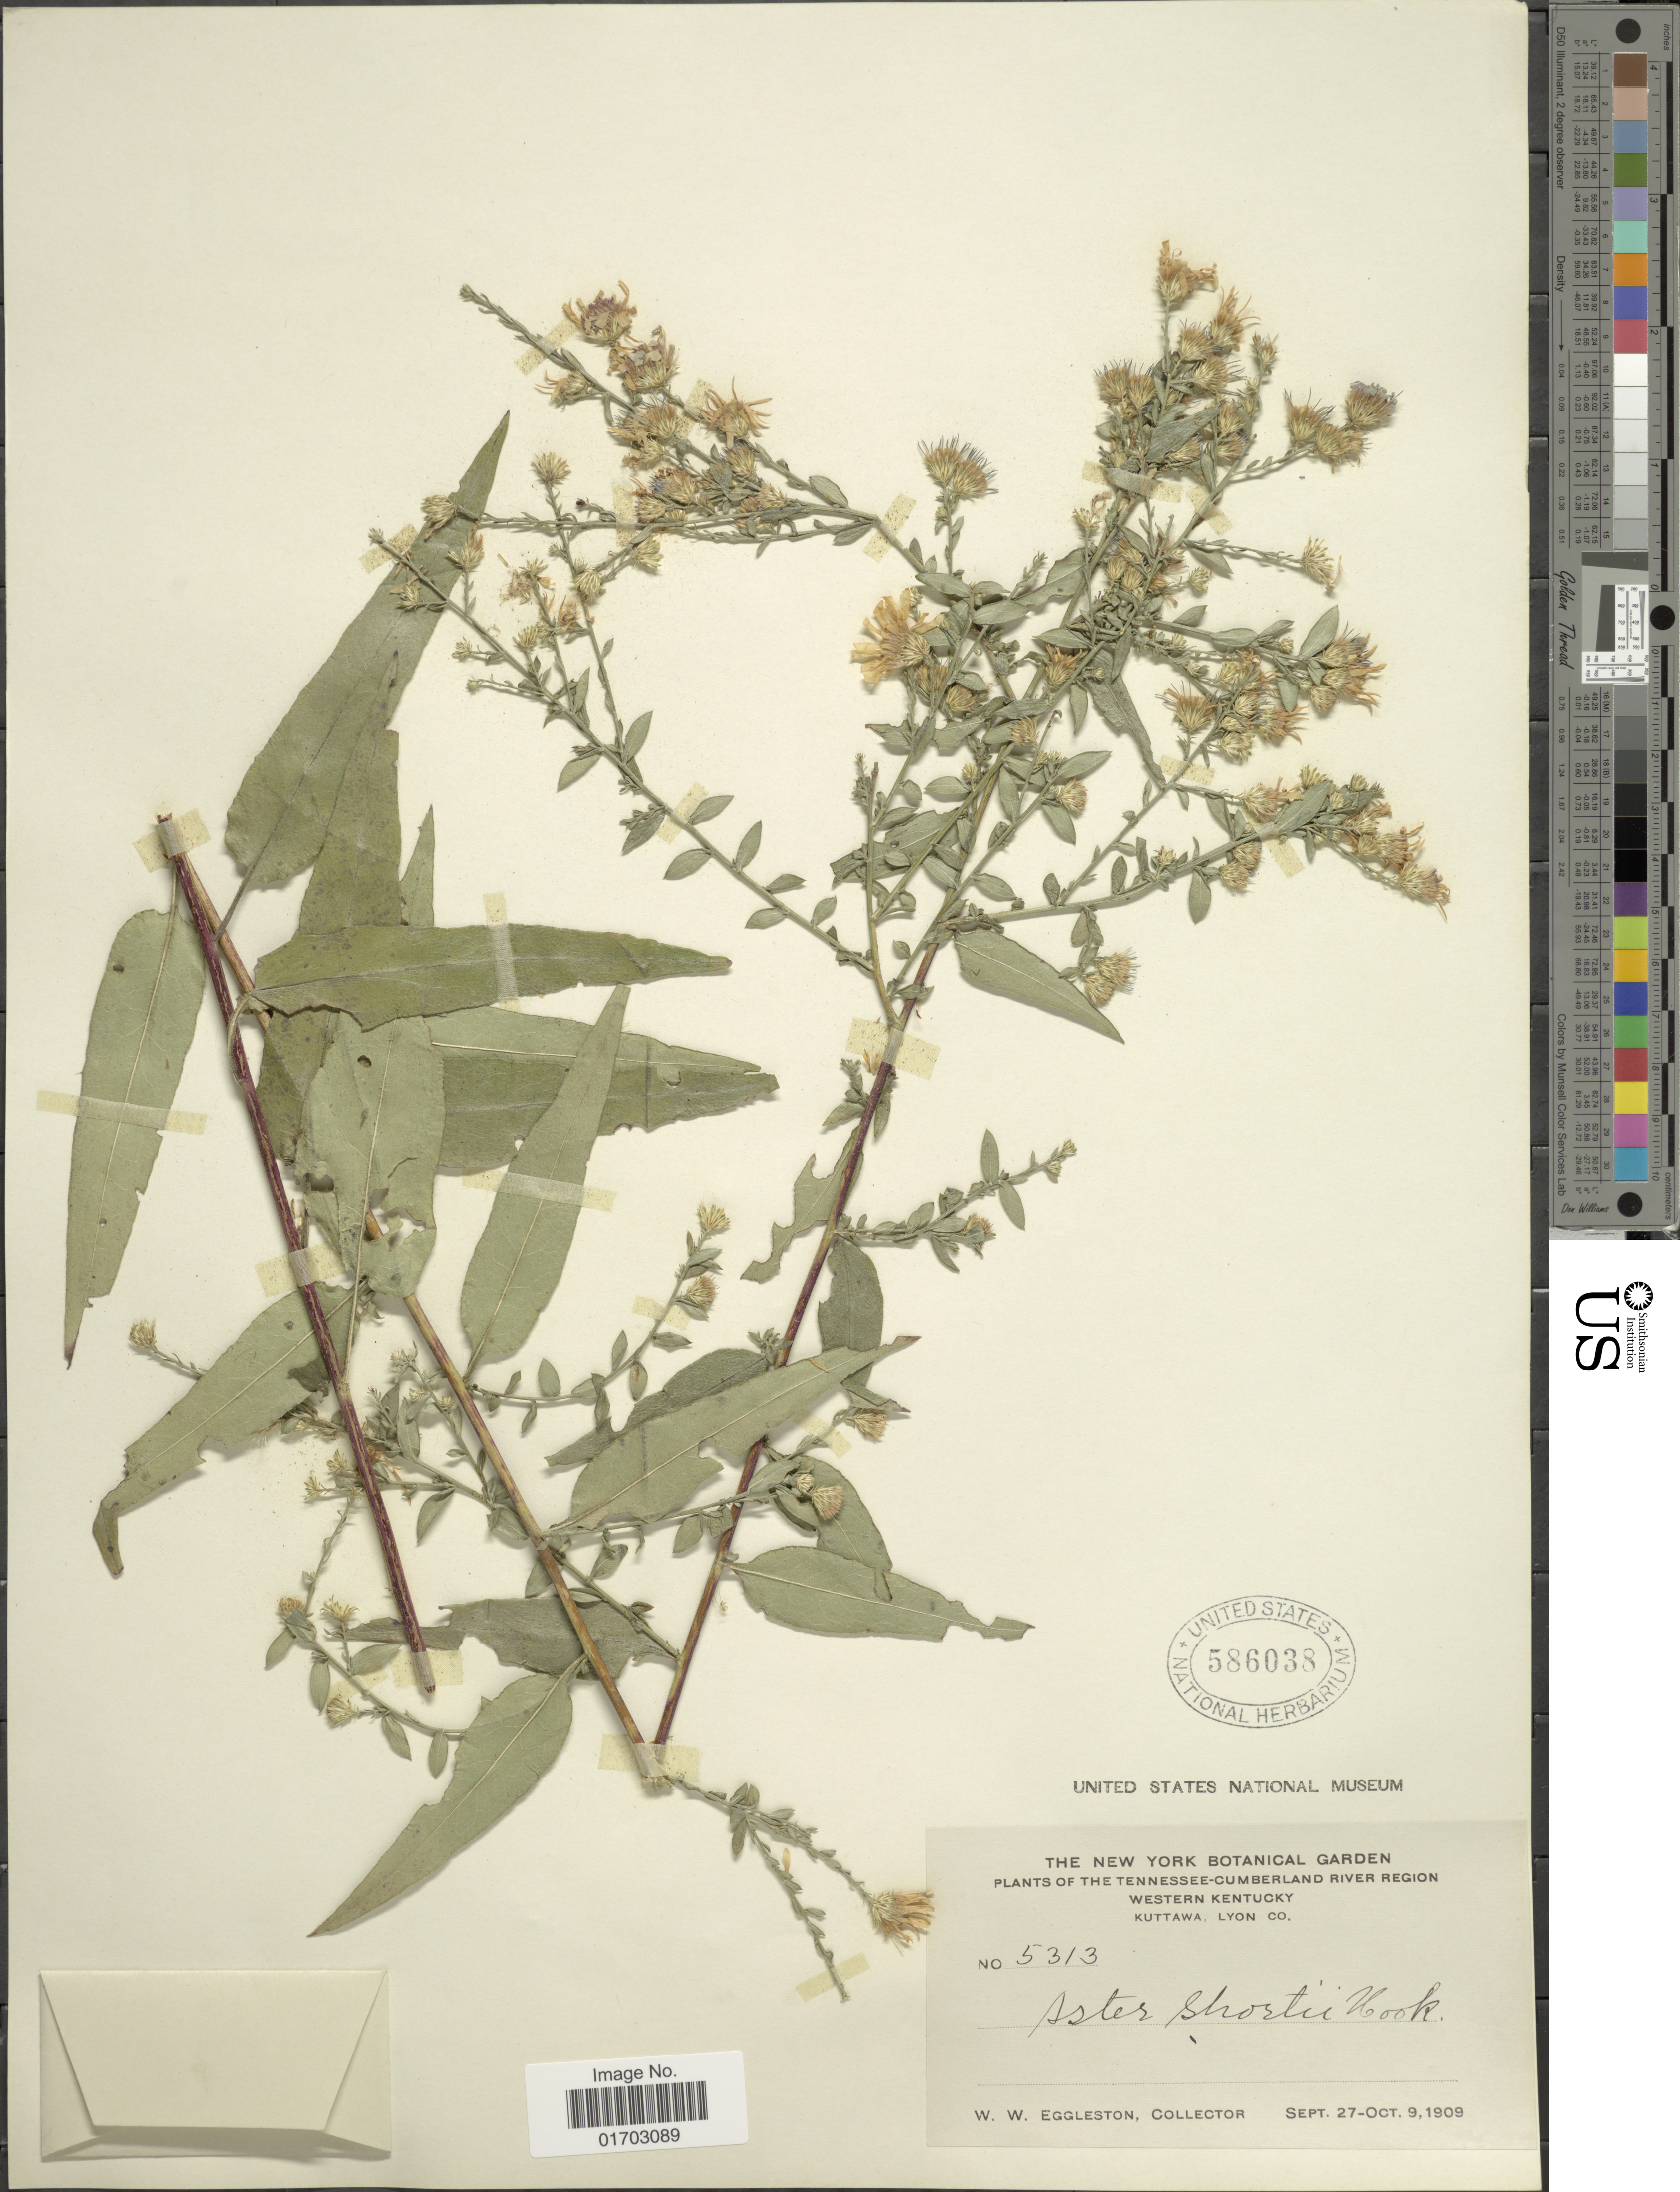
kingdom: Plantae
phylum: Tracheophyta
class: Magnoliopsida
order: Asterales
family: Asteraceae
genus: Symphyotrichum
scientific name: Symphyotrichum shortii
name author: (Lindl.) G.L. Nesom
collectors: W. W. Eggleston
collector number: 5313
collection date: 1909-09-27/1909-10-09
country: United States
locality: The Tennessee-Cumberland river region Western Kentucky Kuttawa, Lyon Co.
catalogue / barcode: US 586038